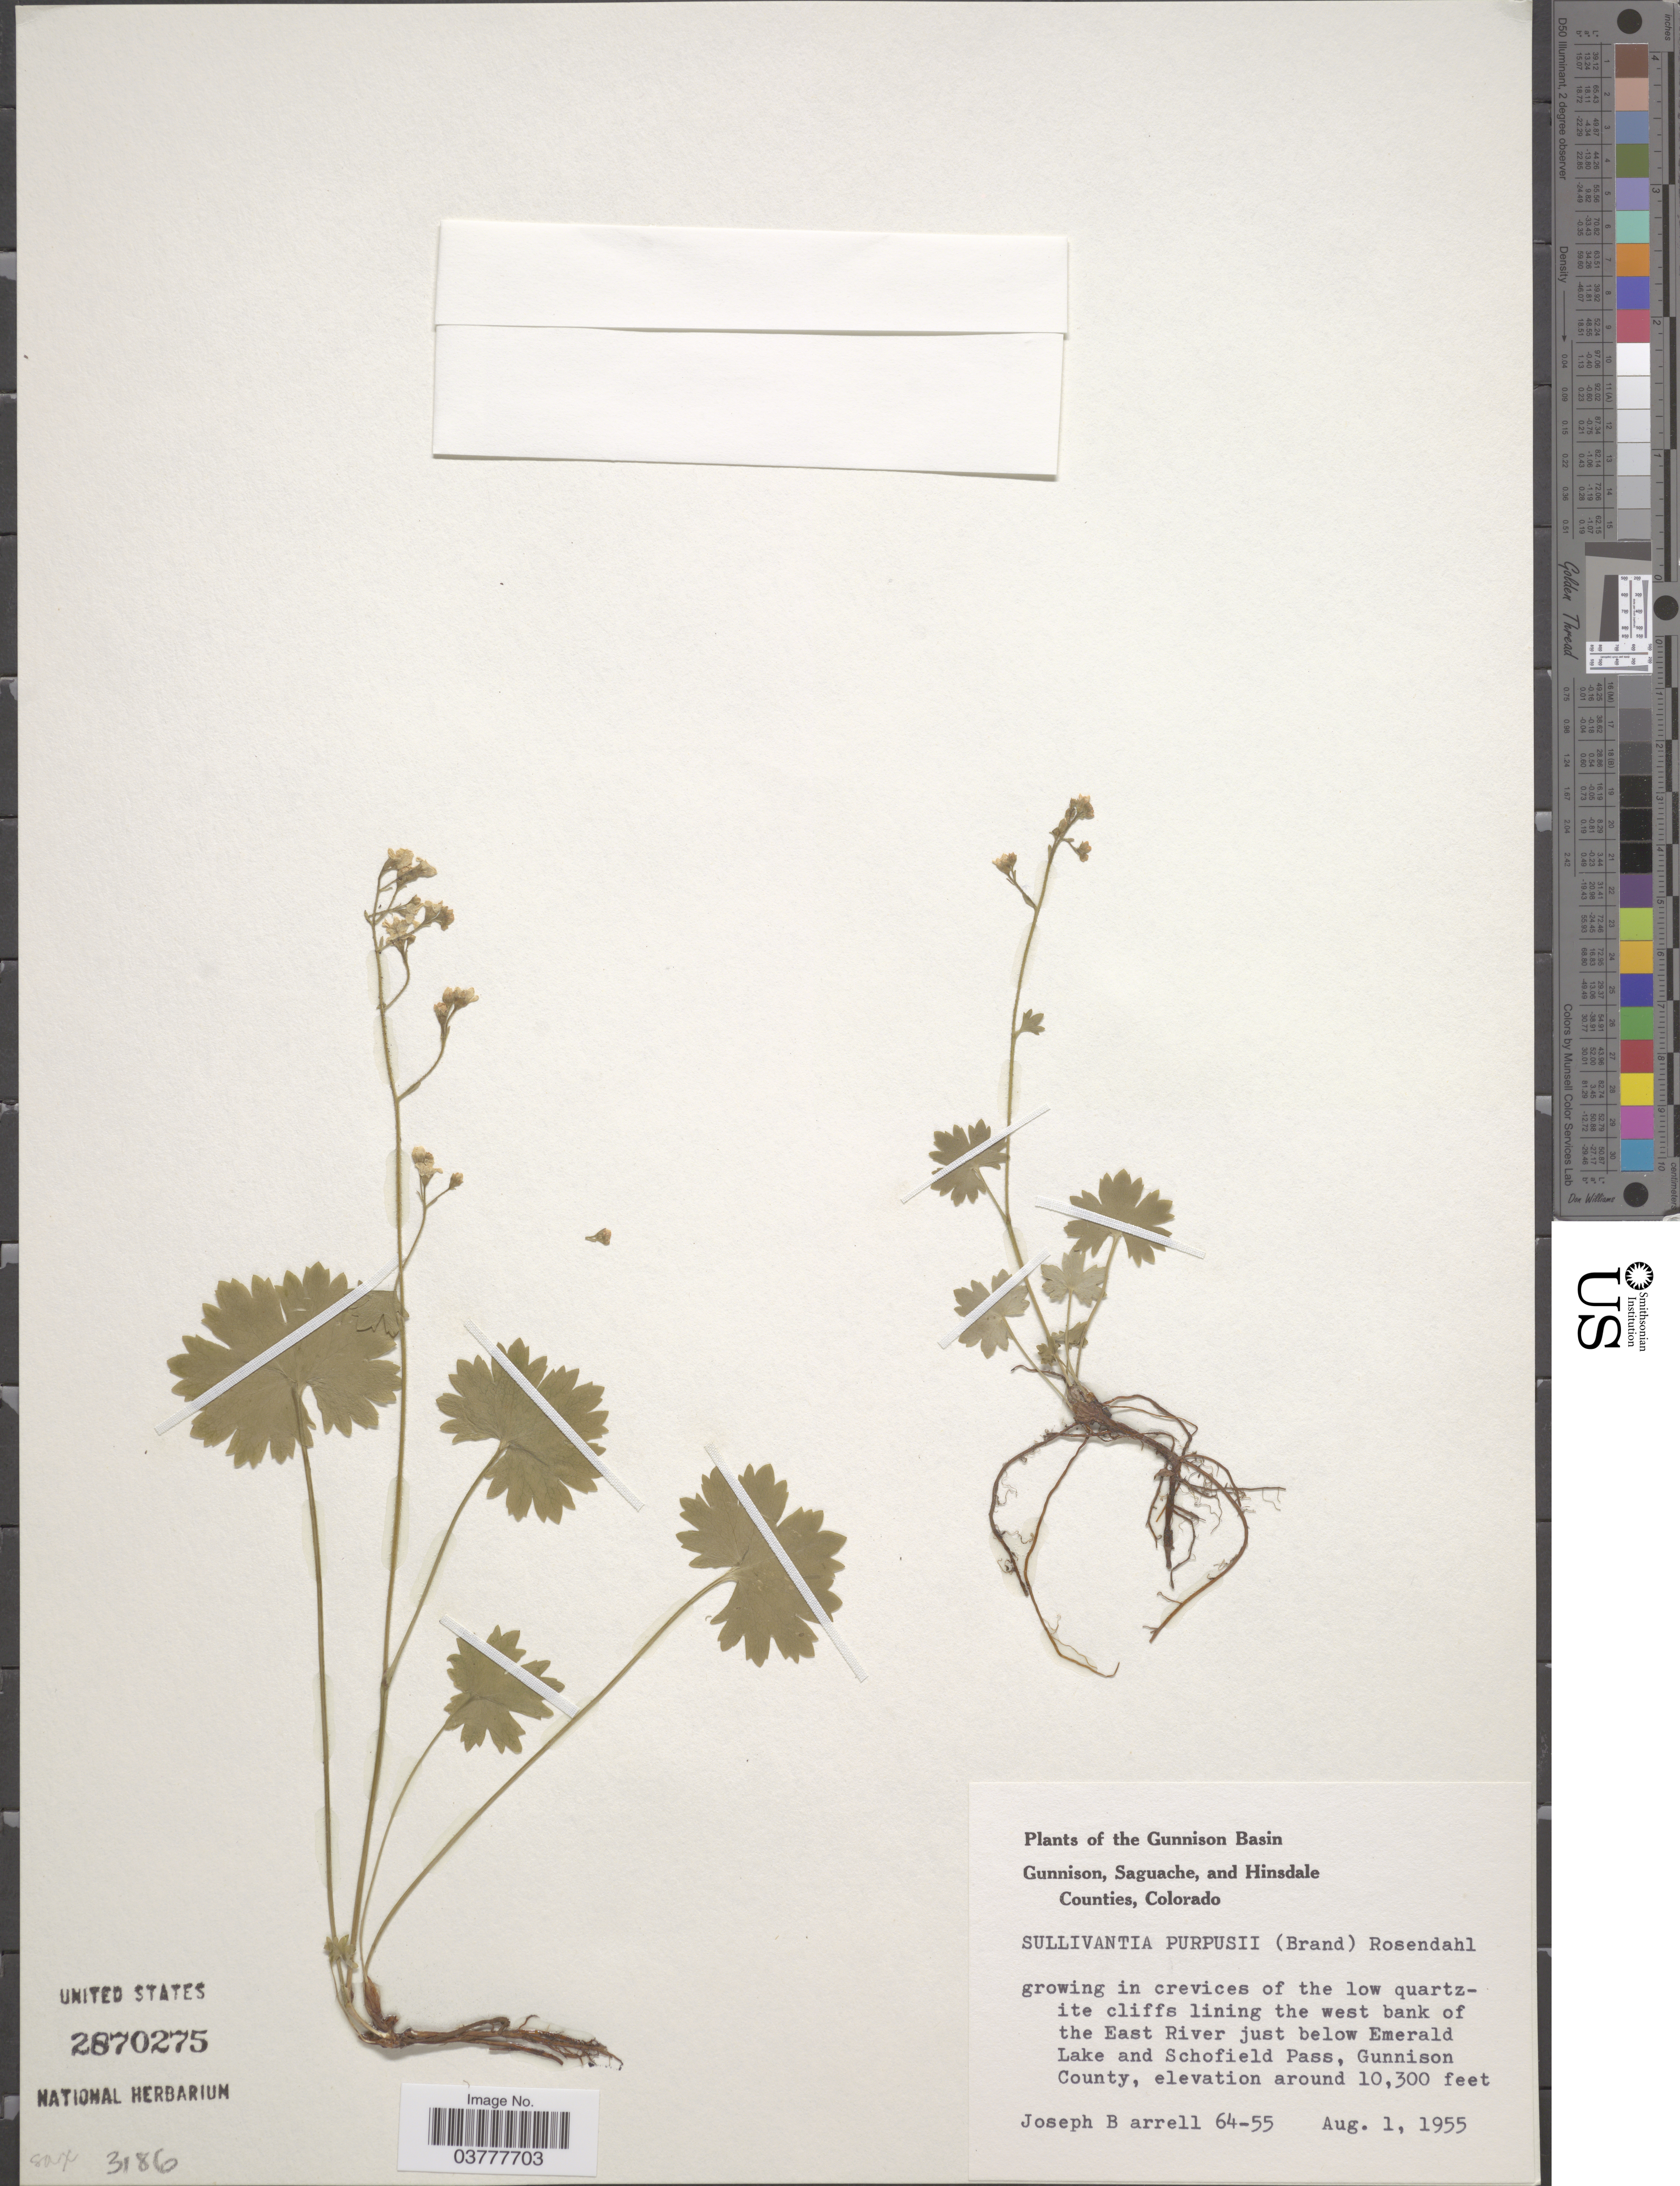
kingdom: Plantae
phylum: Tracheophyta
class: Magnoliopsida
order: Saxifragales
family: Saxifragaceae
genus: Sullivantia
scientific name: Sullivantia purpusii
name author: (Brandegee) Rosend.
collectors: J. Barrell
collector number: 64-55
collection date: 1955-08-01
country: United States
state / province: Colorado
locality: The Gunnison Basin. The west bank of the East River just below Emerald Lake and Schofield Pass, Gunnison County.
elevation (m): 3139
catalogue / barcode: US 2870275